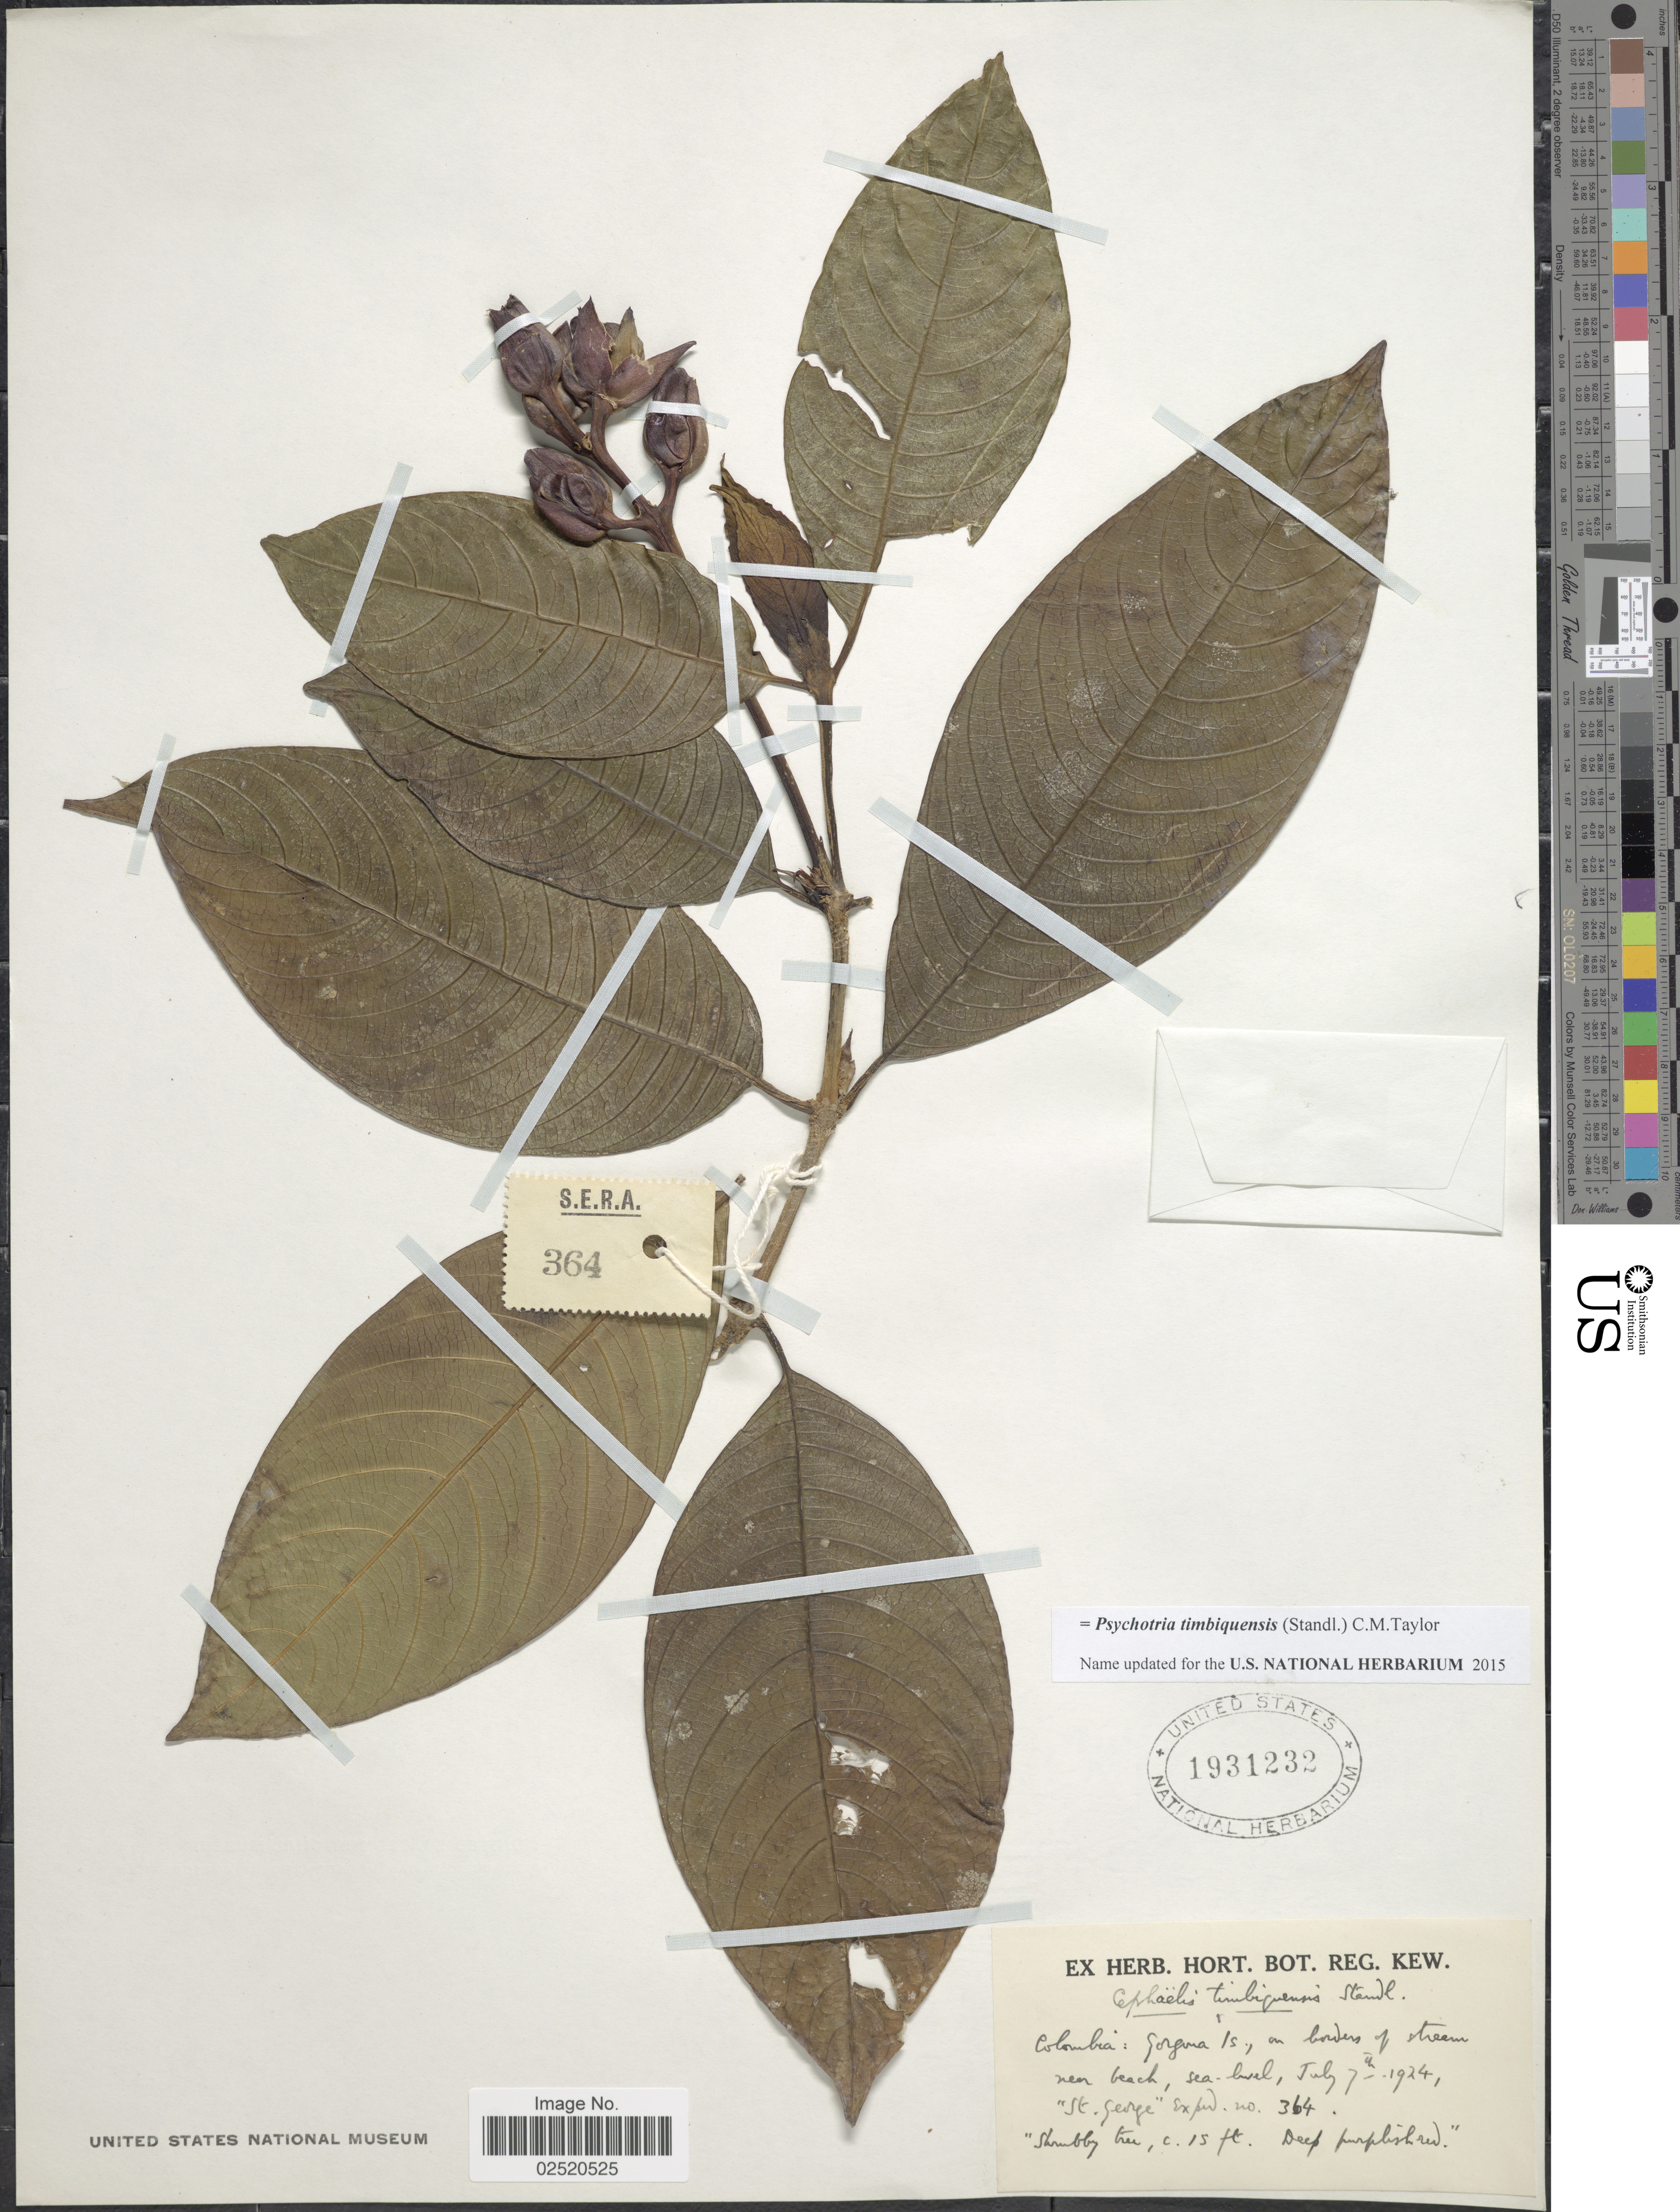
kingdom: Plantae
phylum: Tracheophyta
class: Magnoliopsida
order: Gentianales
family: Rubiaceae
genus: Psychotria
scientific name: Psychotria timbiquensis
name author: (Standl.) C.M. Taylor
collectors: St. George Exped.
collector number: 364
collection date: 1924-07-07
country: Colombia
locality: Gorgona Is.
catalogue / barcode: US 1931232